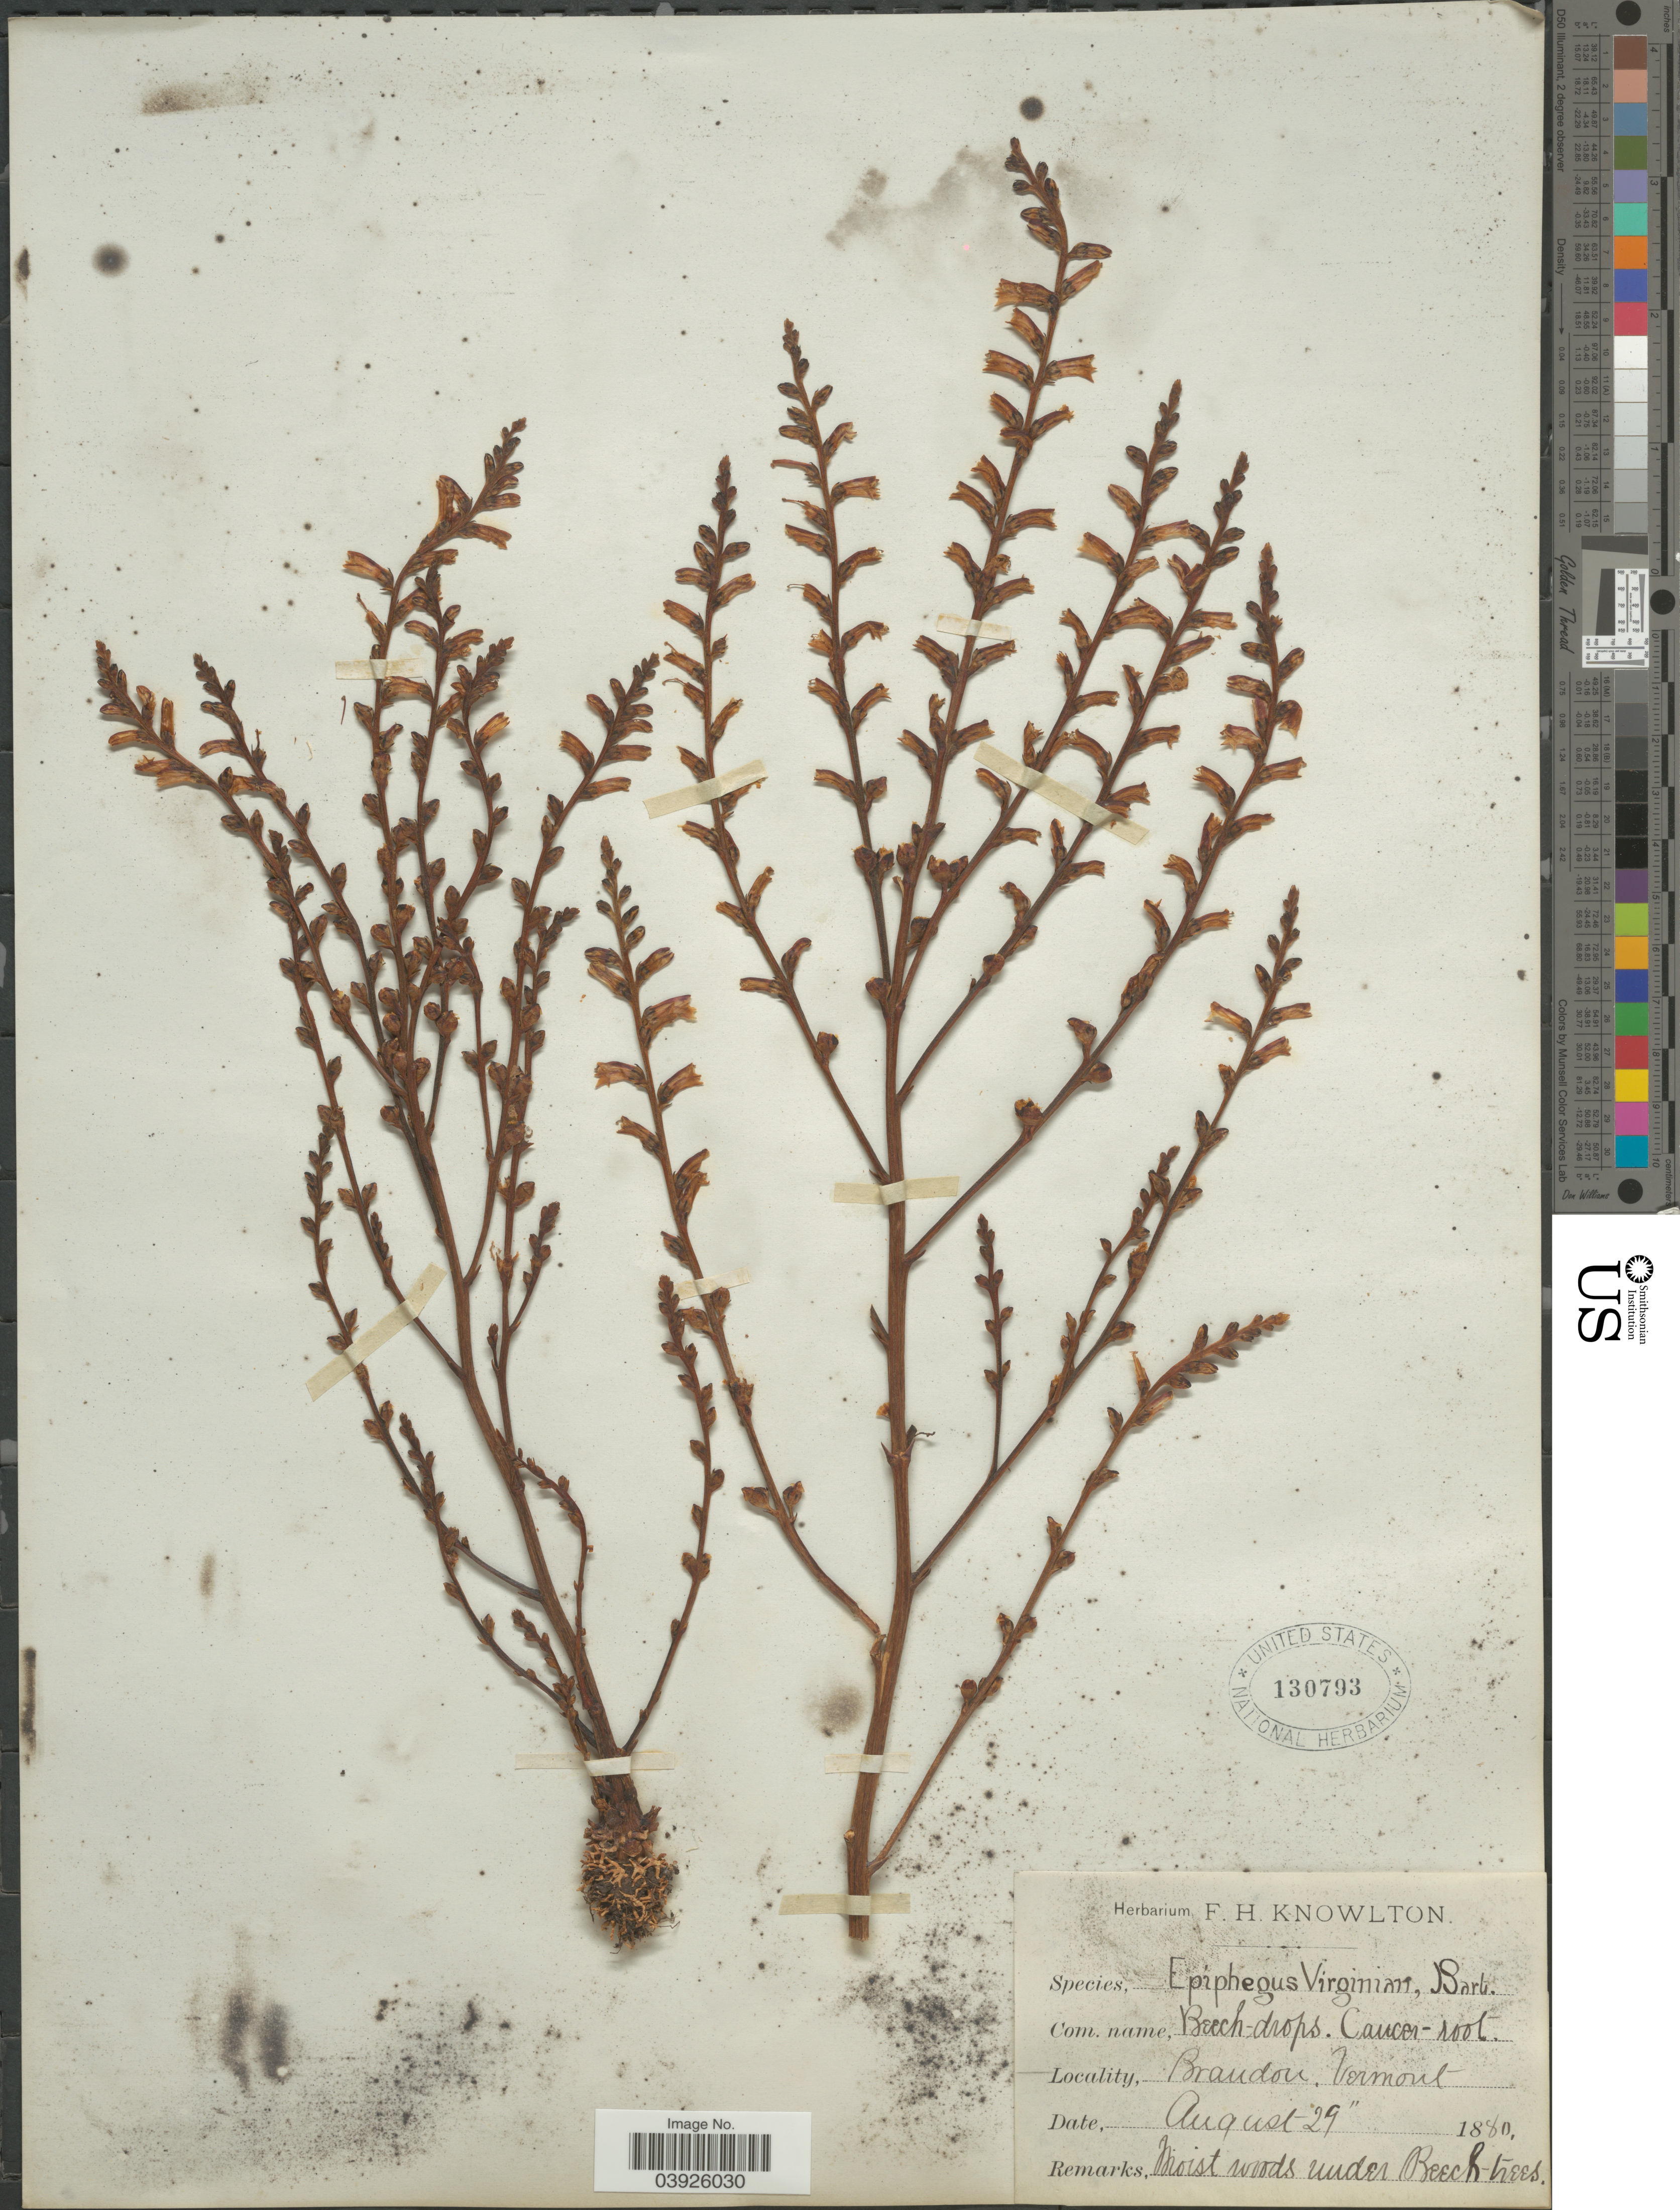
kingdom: Plantae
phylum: Tracheophyta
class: Magnoliopsida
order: Lamiales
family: Orobanchaceae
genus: Epifagus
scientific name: Epifagus virginiana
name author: (L.) W.P.C. Barton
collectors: ex herb. F.H. Knowlton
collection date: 1880-08-29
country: United States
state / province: Vermont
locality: Brandon.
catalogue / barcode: US 130793